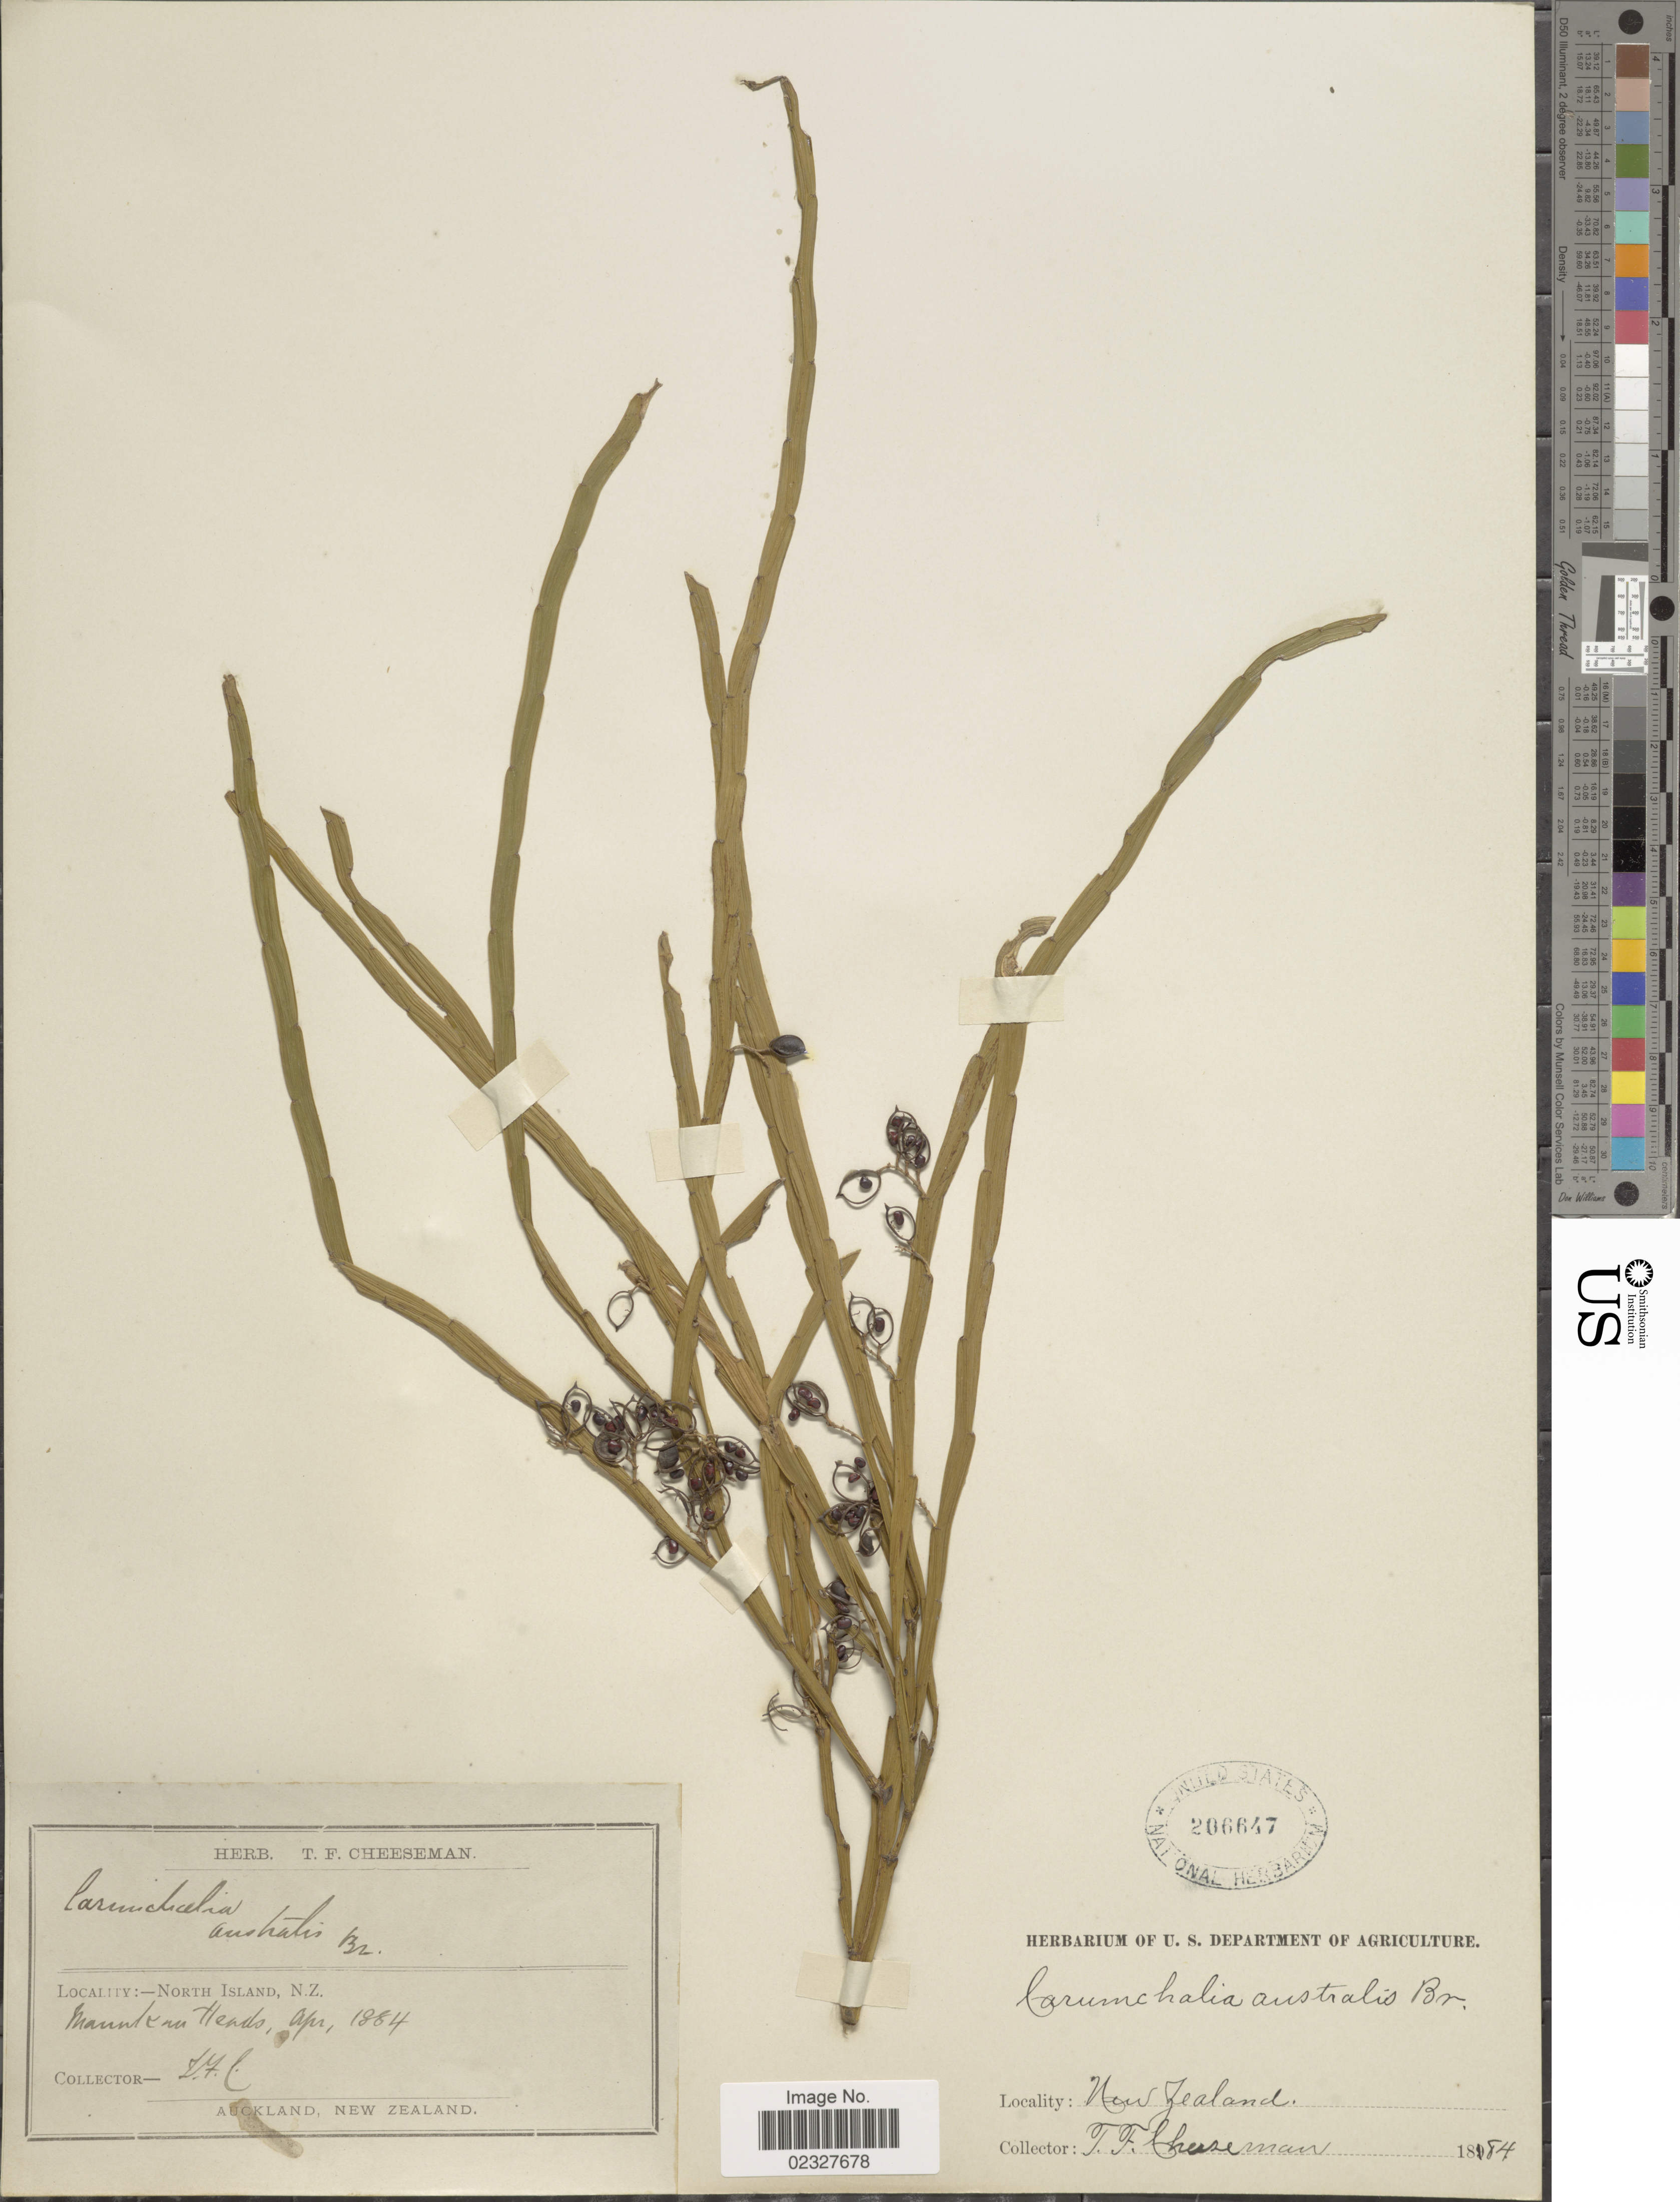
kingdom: Plantae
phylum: Tracheophyta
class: Magnoliopsida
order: Fabales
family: Fabaceae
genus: Carmichaelia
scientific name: Carmichaelia australis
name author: R. Br.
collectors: T. F. Cheeseman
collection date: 1884-04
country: New Zealand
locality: North Island, N.Z. Manukau Heads.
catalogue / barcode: US 206647